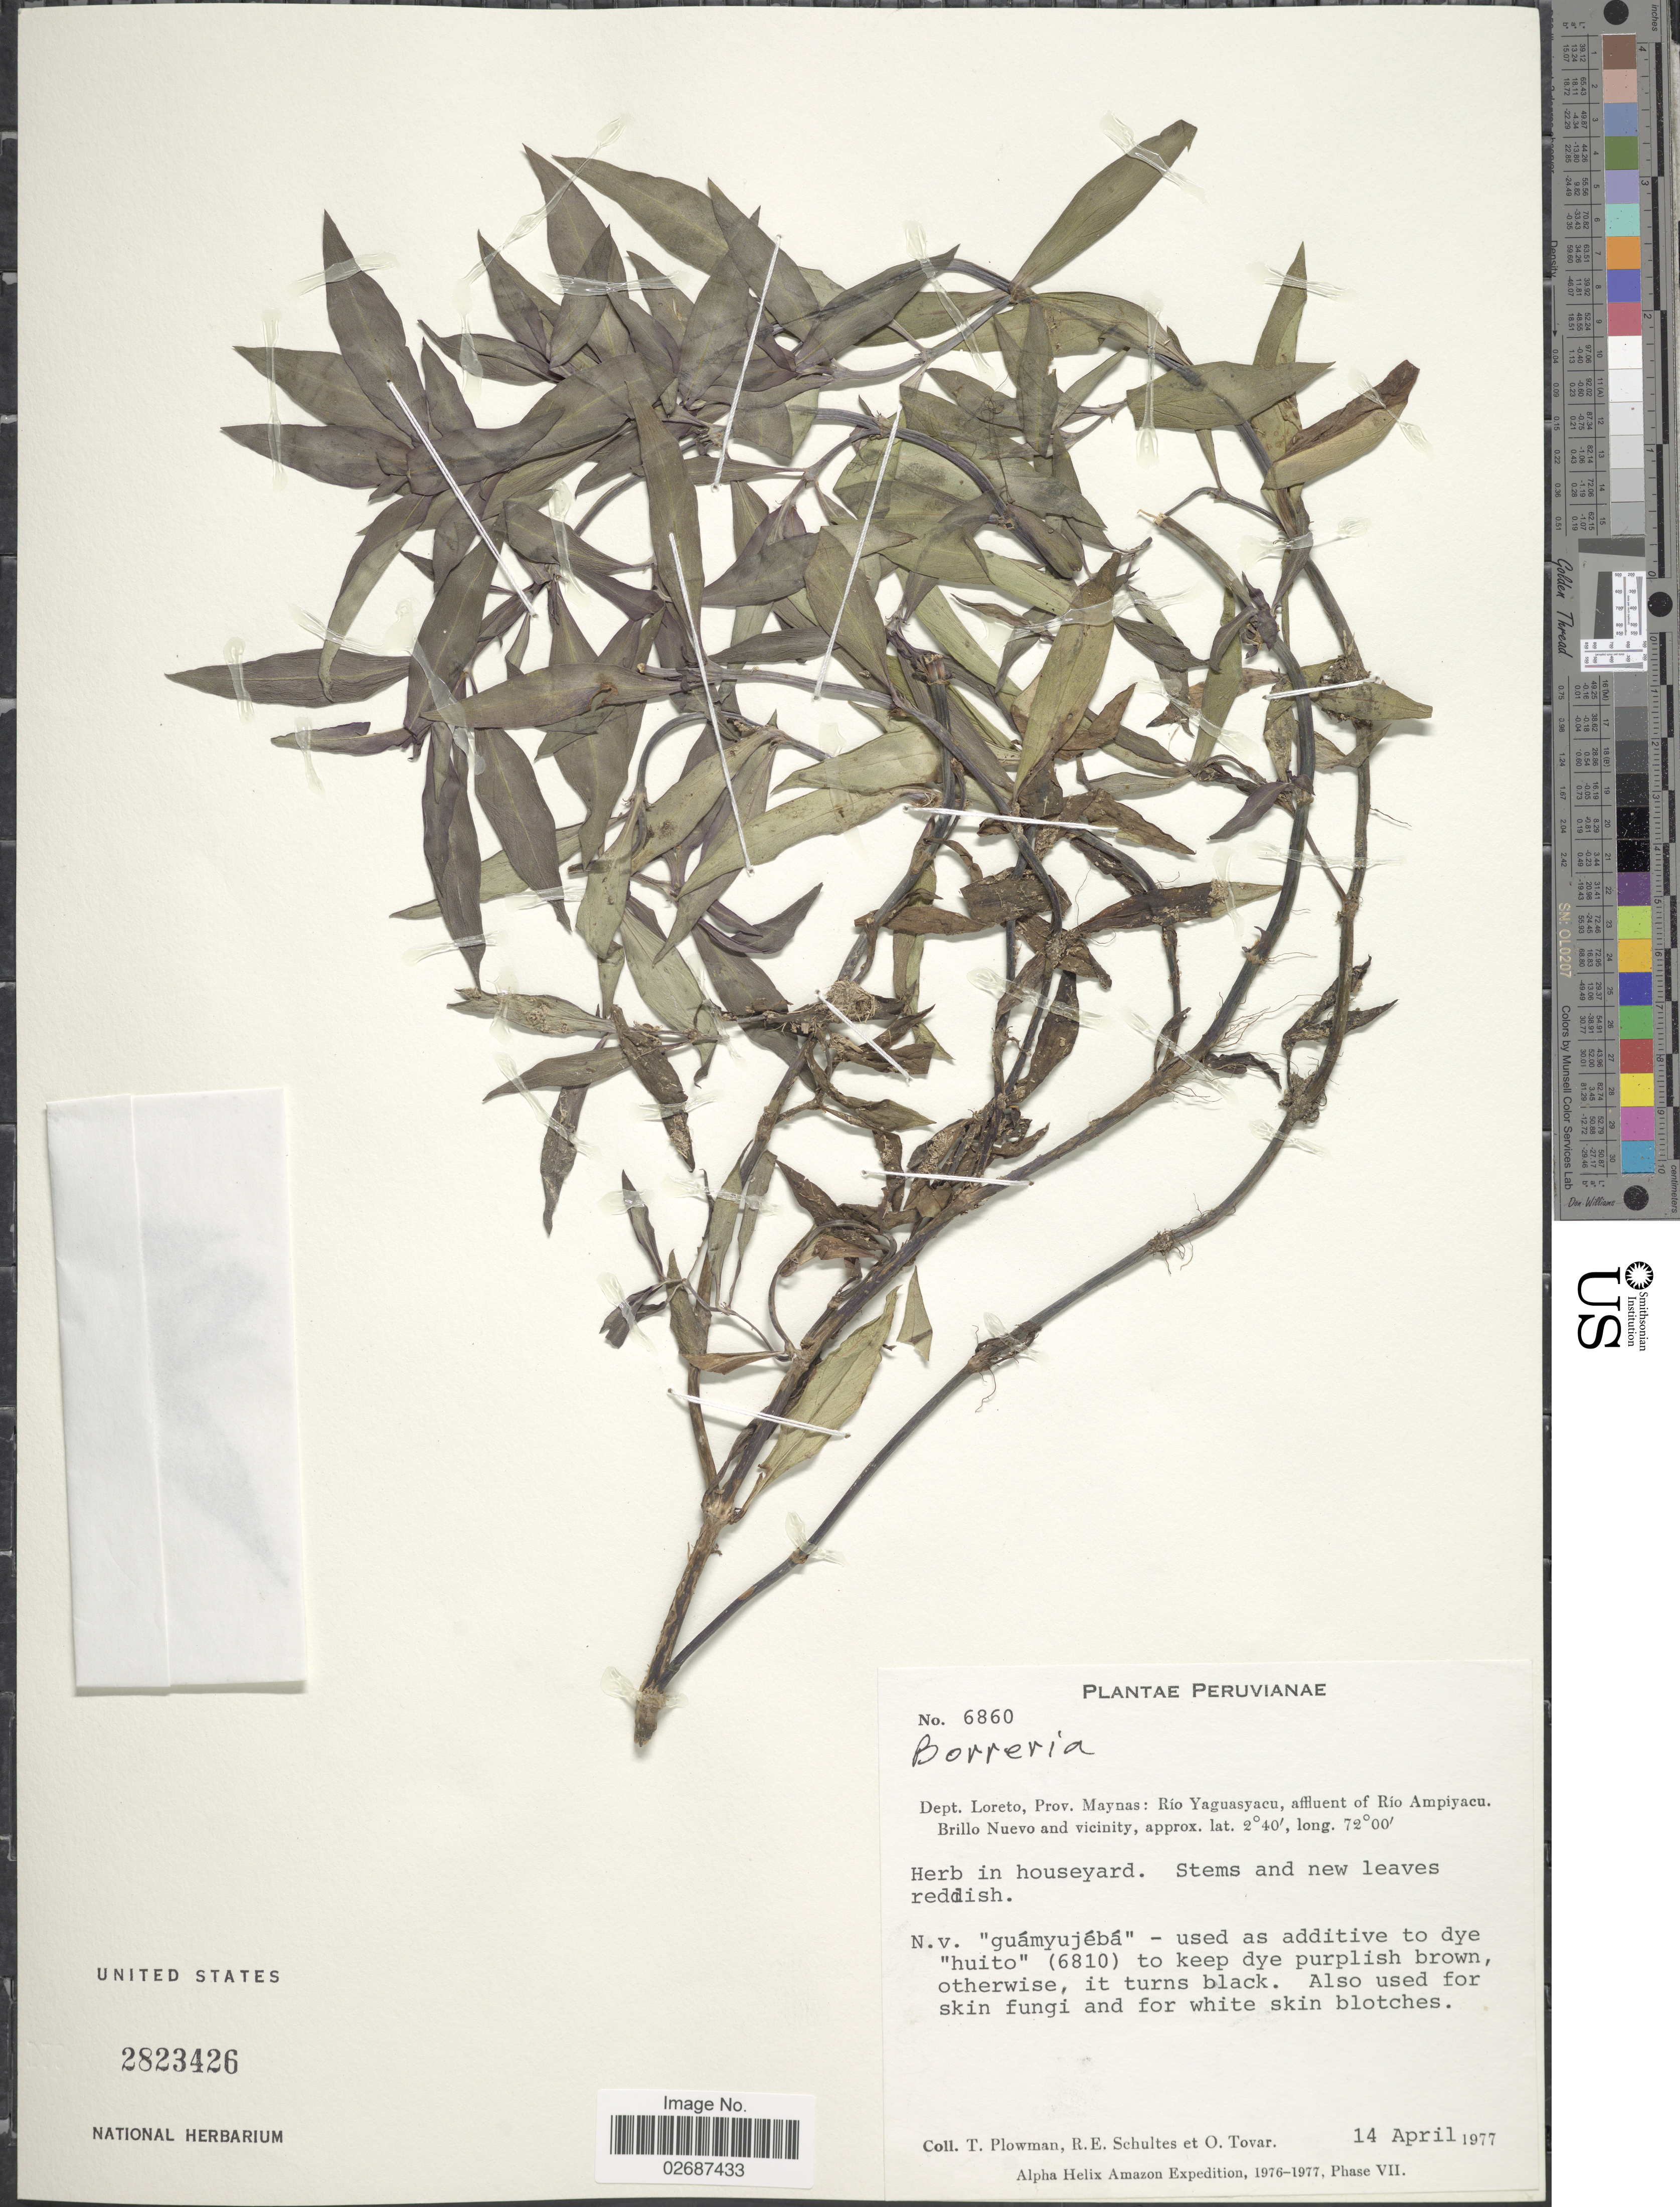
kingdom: Plantae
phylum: Tracheophyta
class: Magnoliopsida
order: Gentianales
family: Rubiaceae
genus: Borreria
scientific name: Borreria sp.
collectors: T. Plowman, R. E. Schultes & Ó. Tovar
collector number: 6860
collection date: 1977-04-14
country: Peru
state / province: Loreto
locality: Peruvianae, Prov.: Maynas: Rio Yaguasyacu, affluent of Rio Ampiyacu, Brillo Nuevo and vicinity.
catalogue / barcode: US 2823426